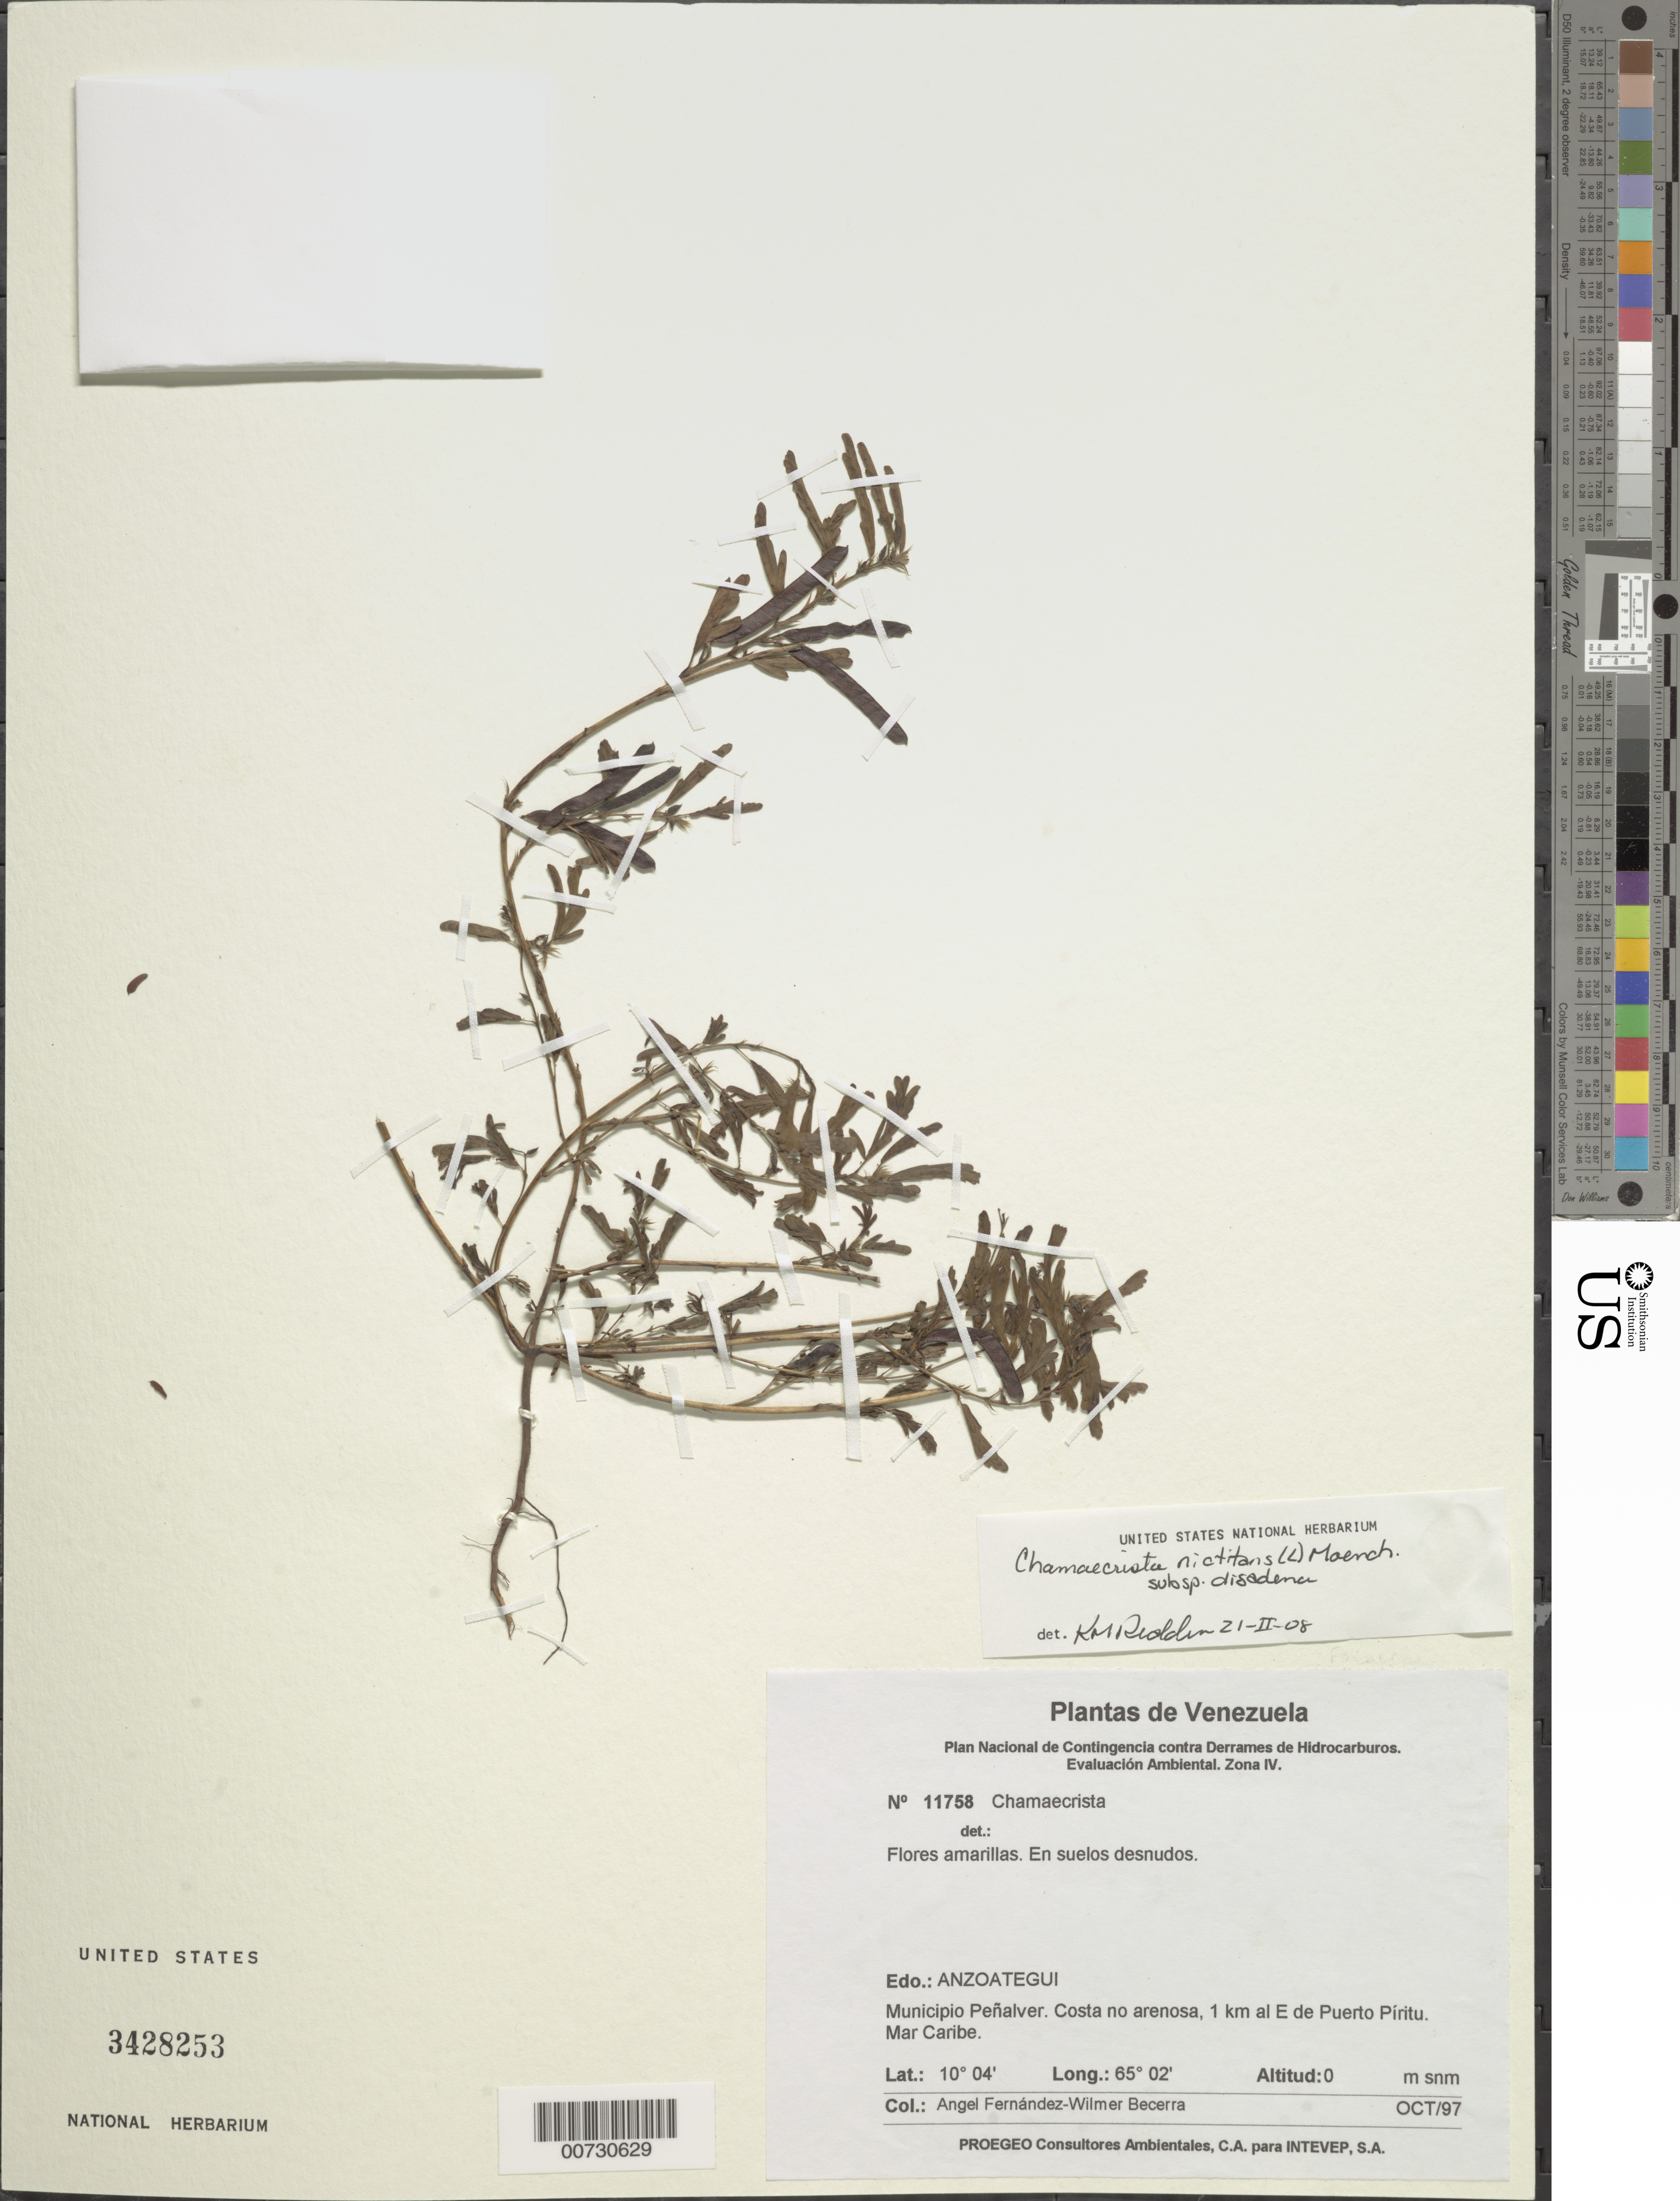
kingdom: Plantae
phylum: Tracheophyta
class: Magnoliopsida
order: Fabales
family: Fabaceae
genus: Chamaecrista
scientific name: Chamaecrista nictitans var. disadena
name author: (Steud.) H.S. Irwin & Barneby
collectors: A. Fernández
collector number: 11758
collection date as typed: Oct 1997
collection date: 1997-10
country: Venezuela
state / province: Anzoategui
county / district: Fernando de Peñalver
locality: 1 km al E de Puerto Píritu. Mar Caribe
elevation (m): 0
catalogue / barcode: US 3428253